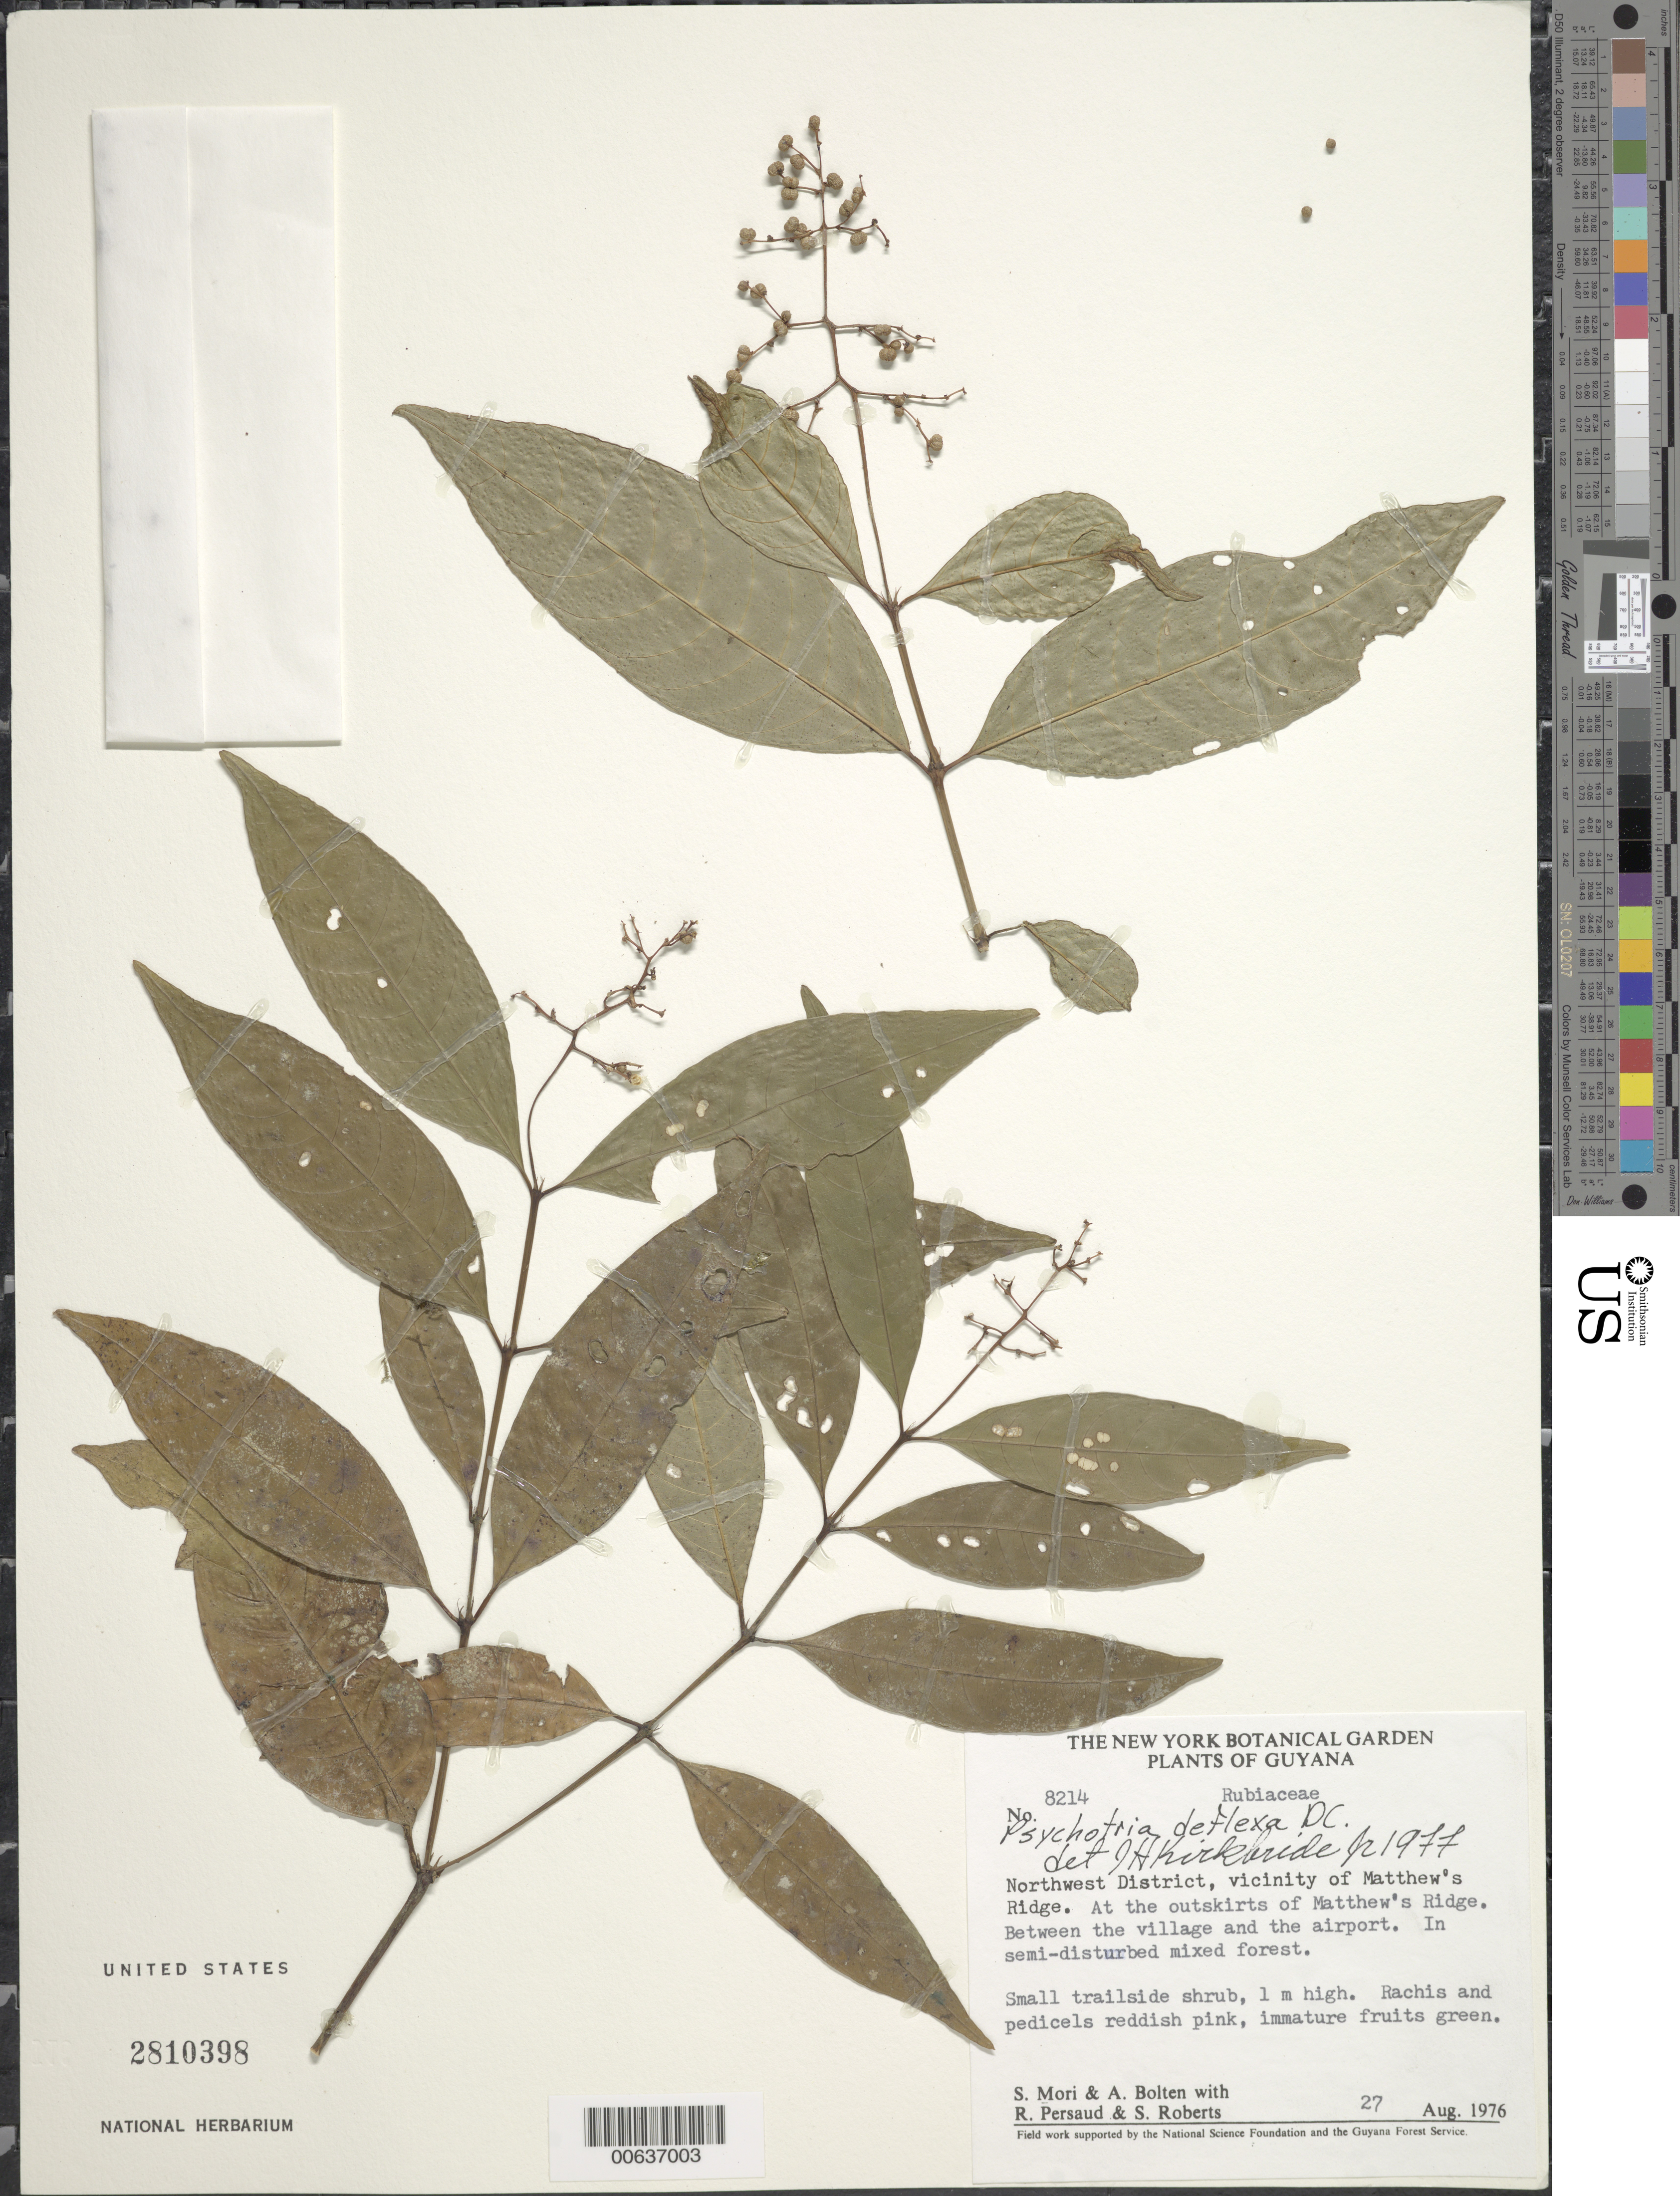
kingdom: Plantae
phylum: Tracheophyta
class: Magnoliopsida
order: Gentianales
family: Rubiaceae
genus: Palicourea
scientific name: Palicourea deflexa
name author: (DC.) Borhidi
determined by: Kirkbride, J. H., Jr.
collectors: S. Mori, A. Bolten, R. Persaud, R. Boyan, S. Roberts, R. Jugernauth & S. Dwarka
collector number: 8214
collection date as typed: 27-Aug-76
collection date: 1976-08-27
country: Guyana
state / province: Barima-Waini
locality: Matthew's Ridge, outskirts, betw. village and airport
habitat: Semi-disturbed mixed forest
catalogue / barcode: US 2810398